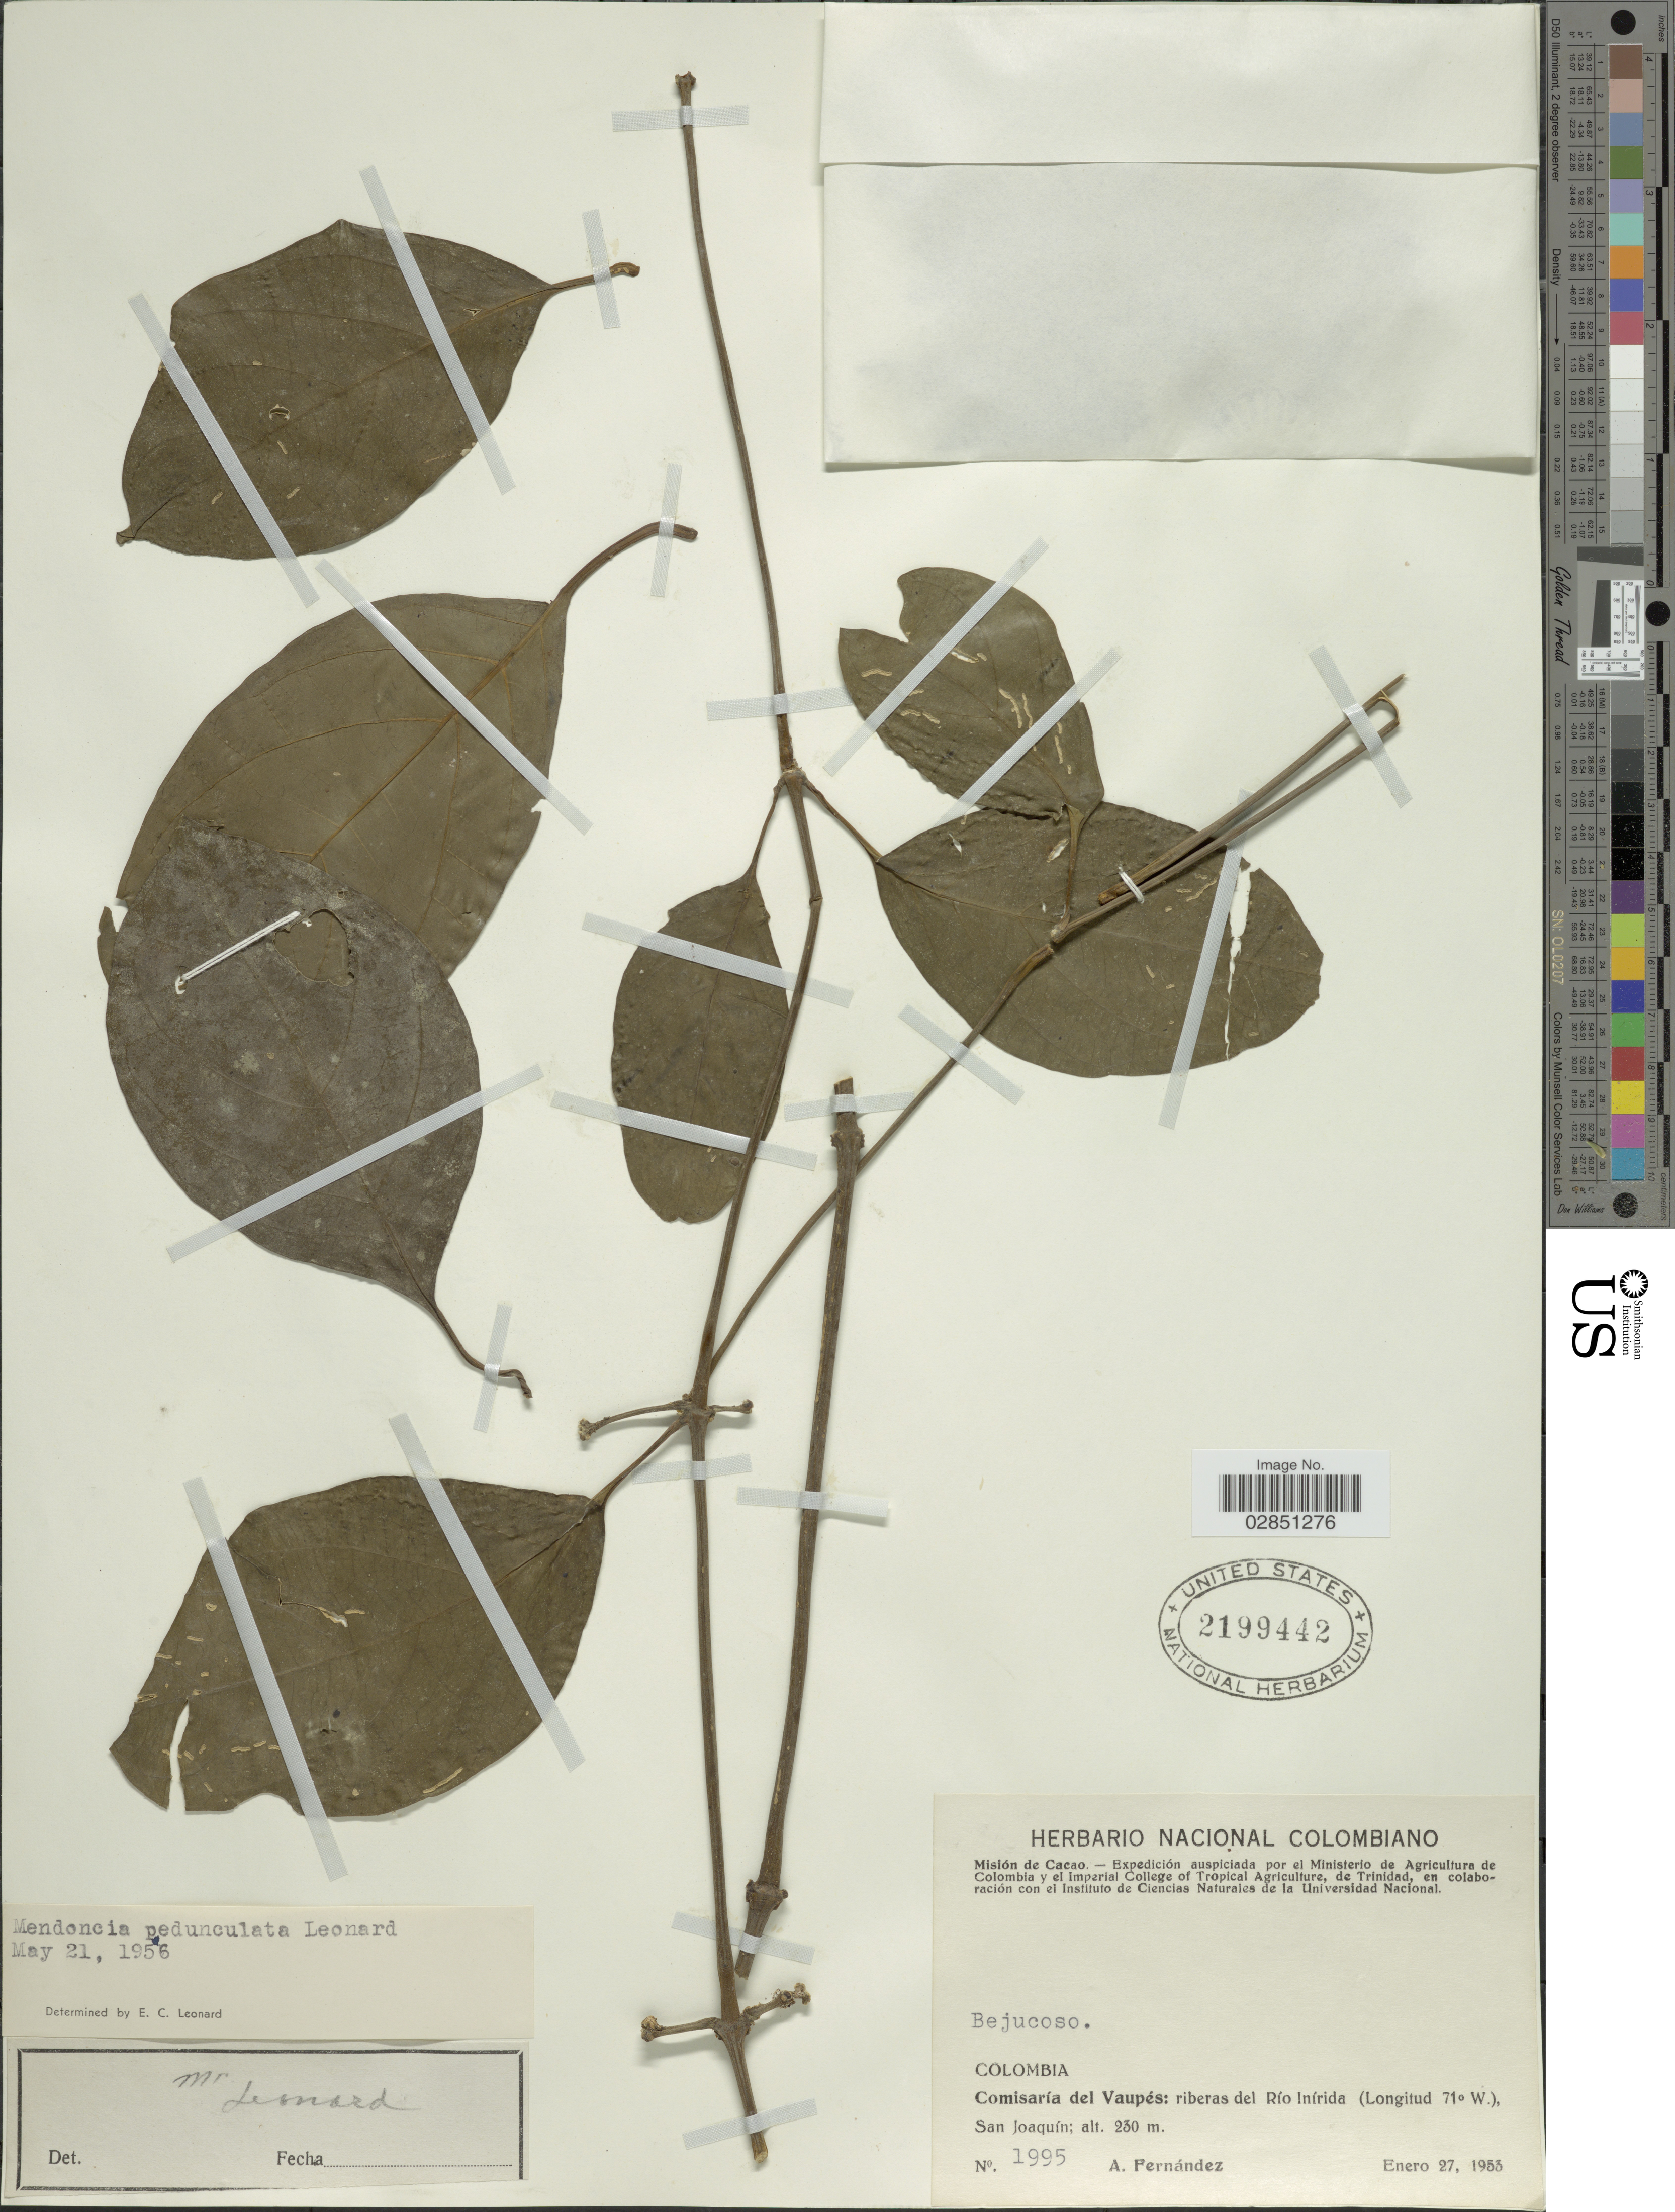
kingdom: Plantae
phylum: Tracheophyta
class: Magnoliopsida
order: Lamiales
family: Acanthaceae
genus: Mendoncia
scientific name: Mendoncia pedunculata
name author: Leonard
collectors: A. Fernández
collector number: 1995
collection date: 1953-01-27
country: Colombia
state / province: Vaupés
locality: Comisaría del Vaupés: riberas del Río Inírida. San Joaquín.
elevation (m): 230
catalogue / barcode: US 2199442